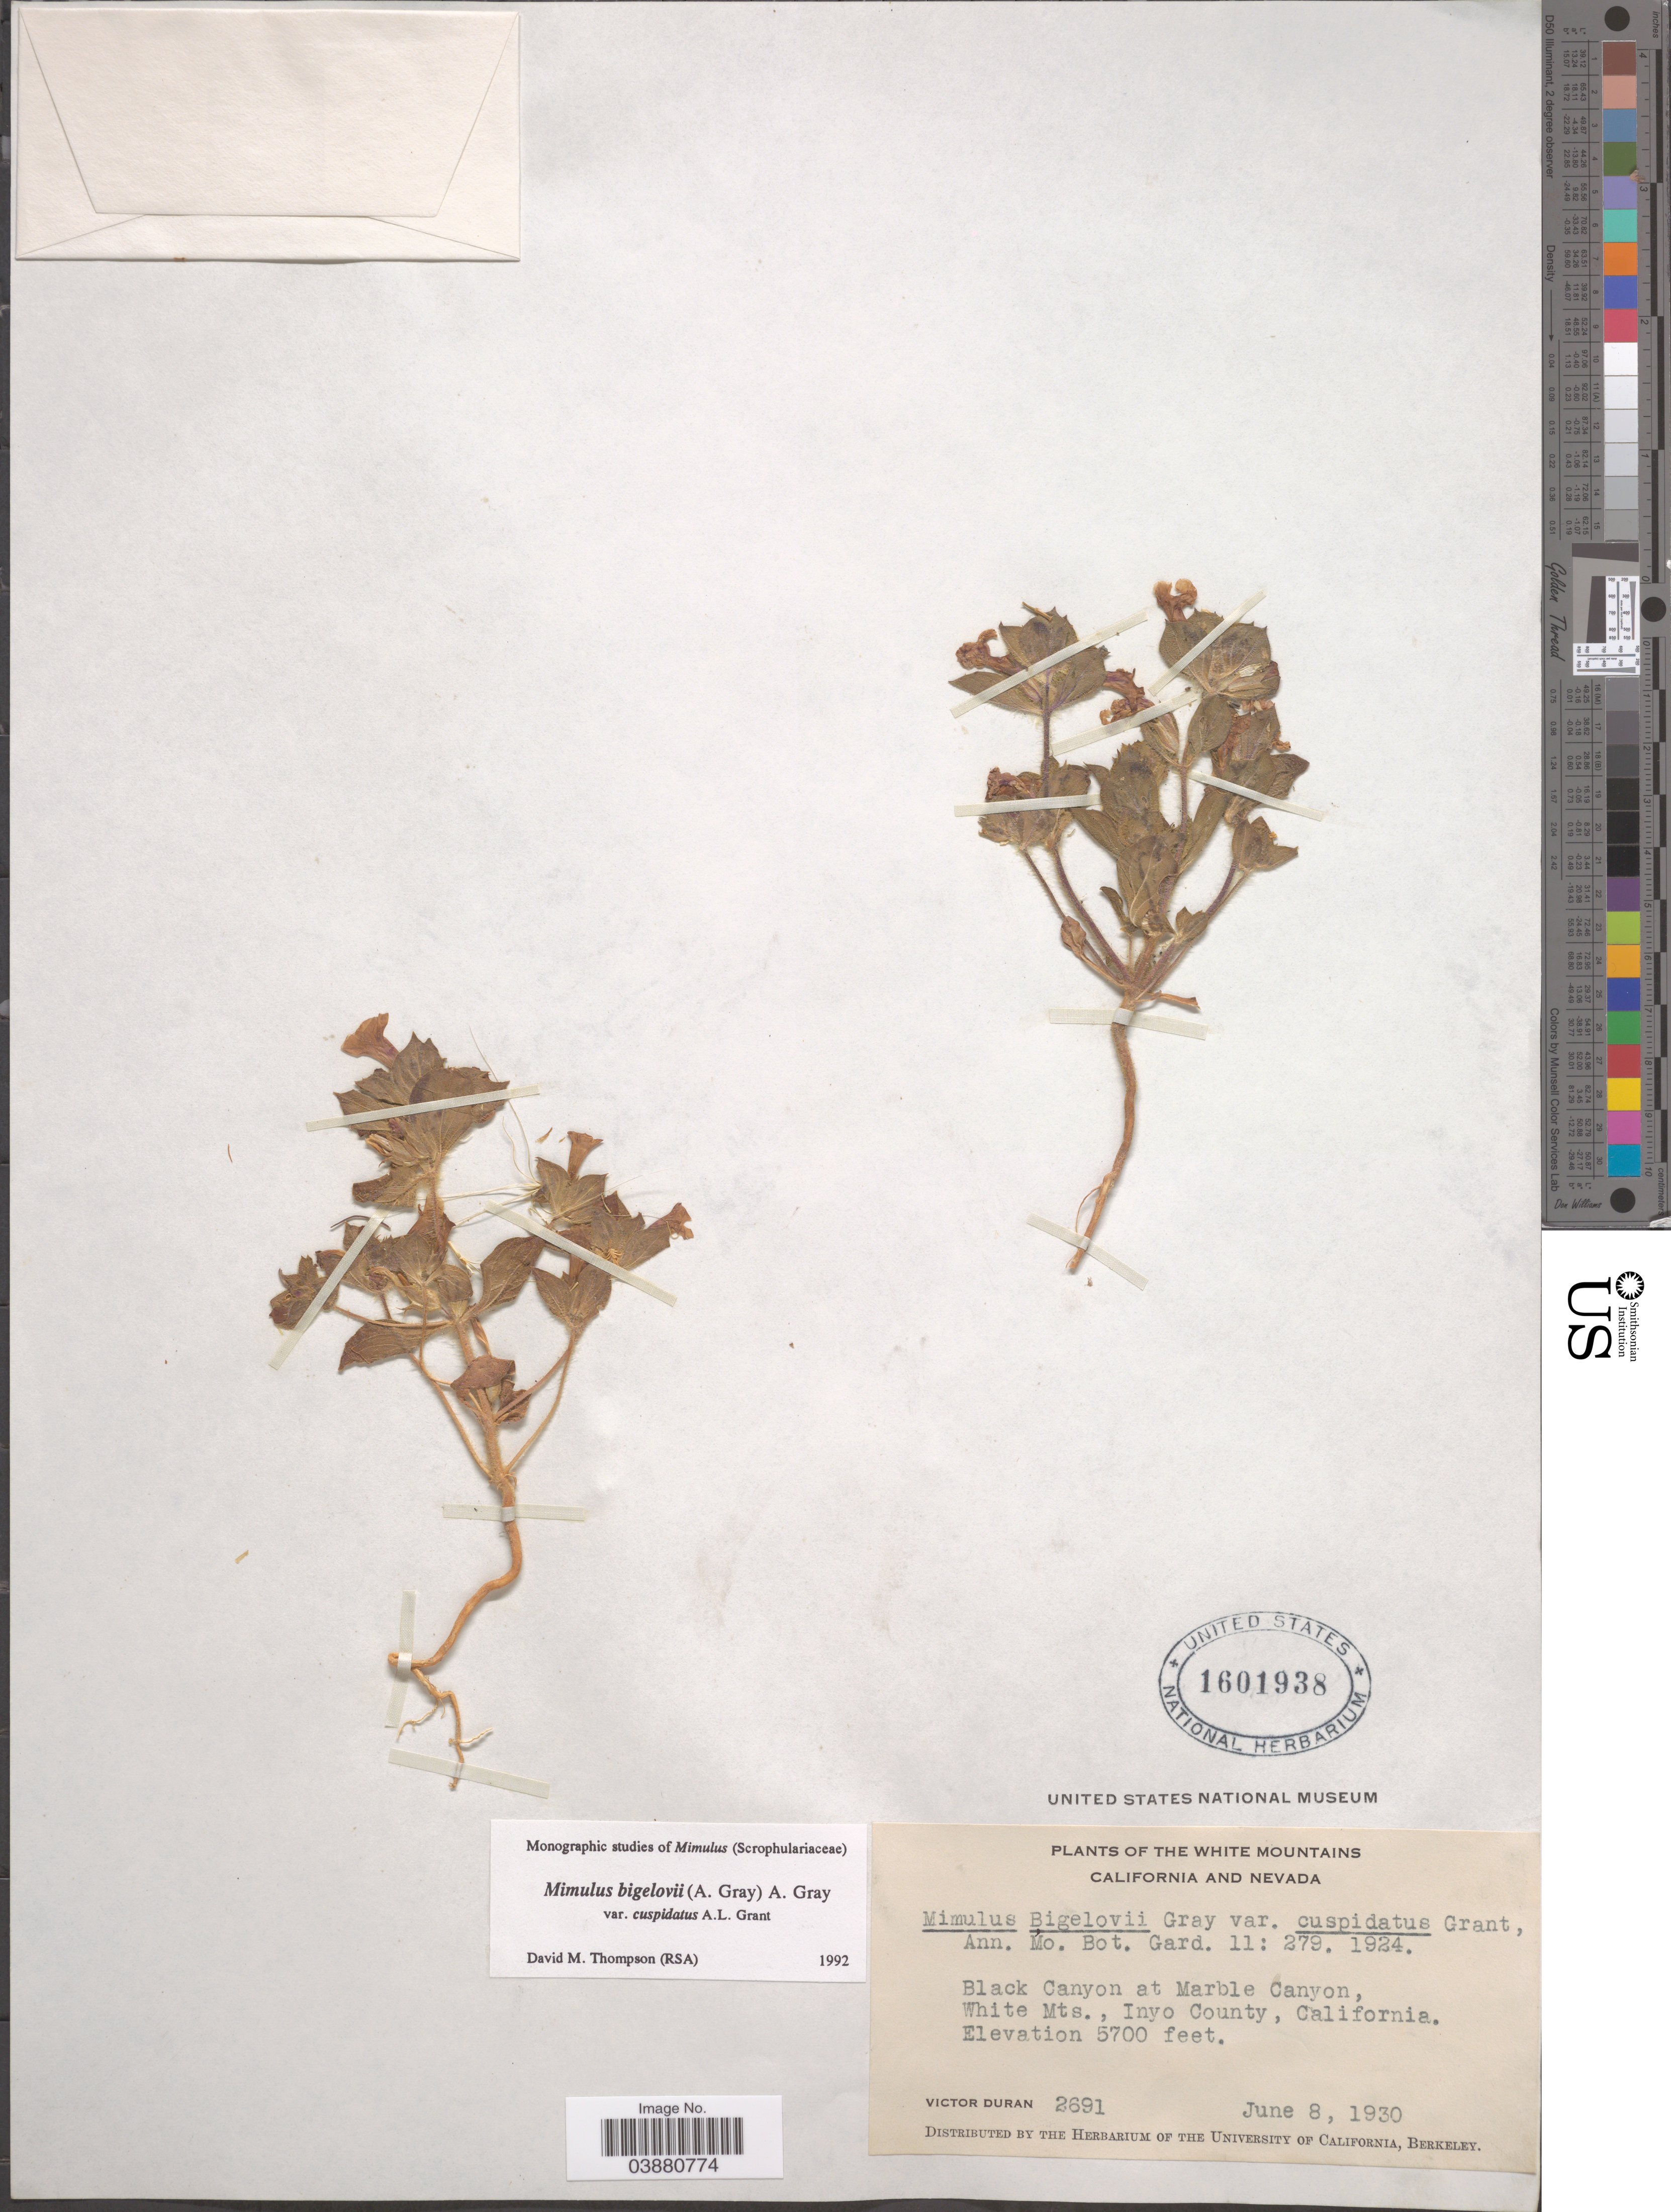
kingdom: Plantae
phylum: Tracheophyta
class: Magnoliopsida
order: Lamiales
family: Phrymaceae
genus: Mimulus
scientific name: Mimulus bigelovii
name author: (A. Gray) G.L. Nesom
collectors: V. Duran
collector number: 2691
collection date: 1930-06-08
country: United States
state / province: California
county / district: Inyo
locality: White Mountains. Black Canyon et Marble Canyon, White Mts., Inyo County.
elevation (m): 1737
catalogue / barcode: US 1601938